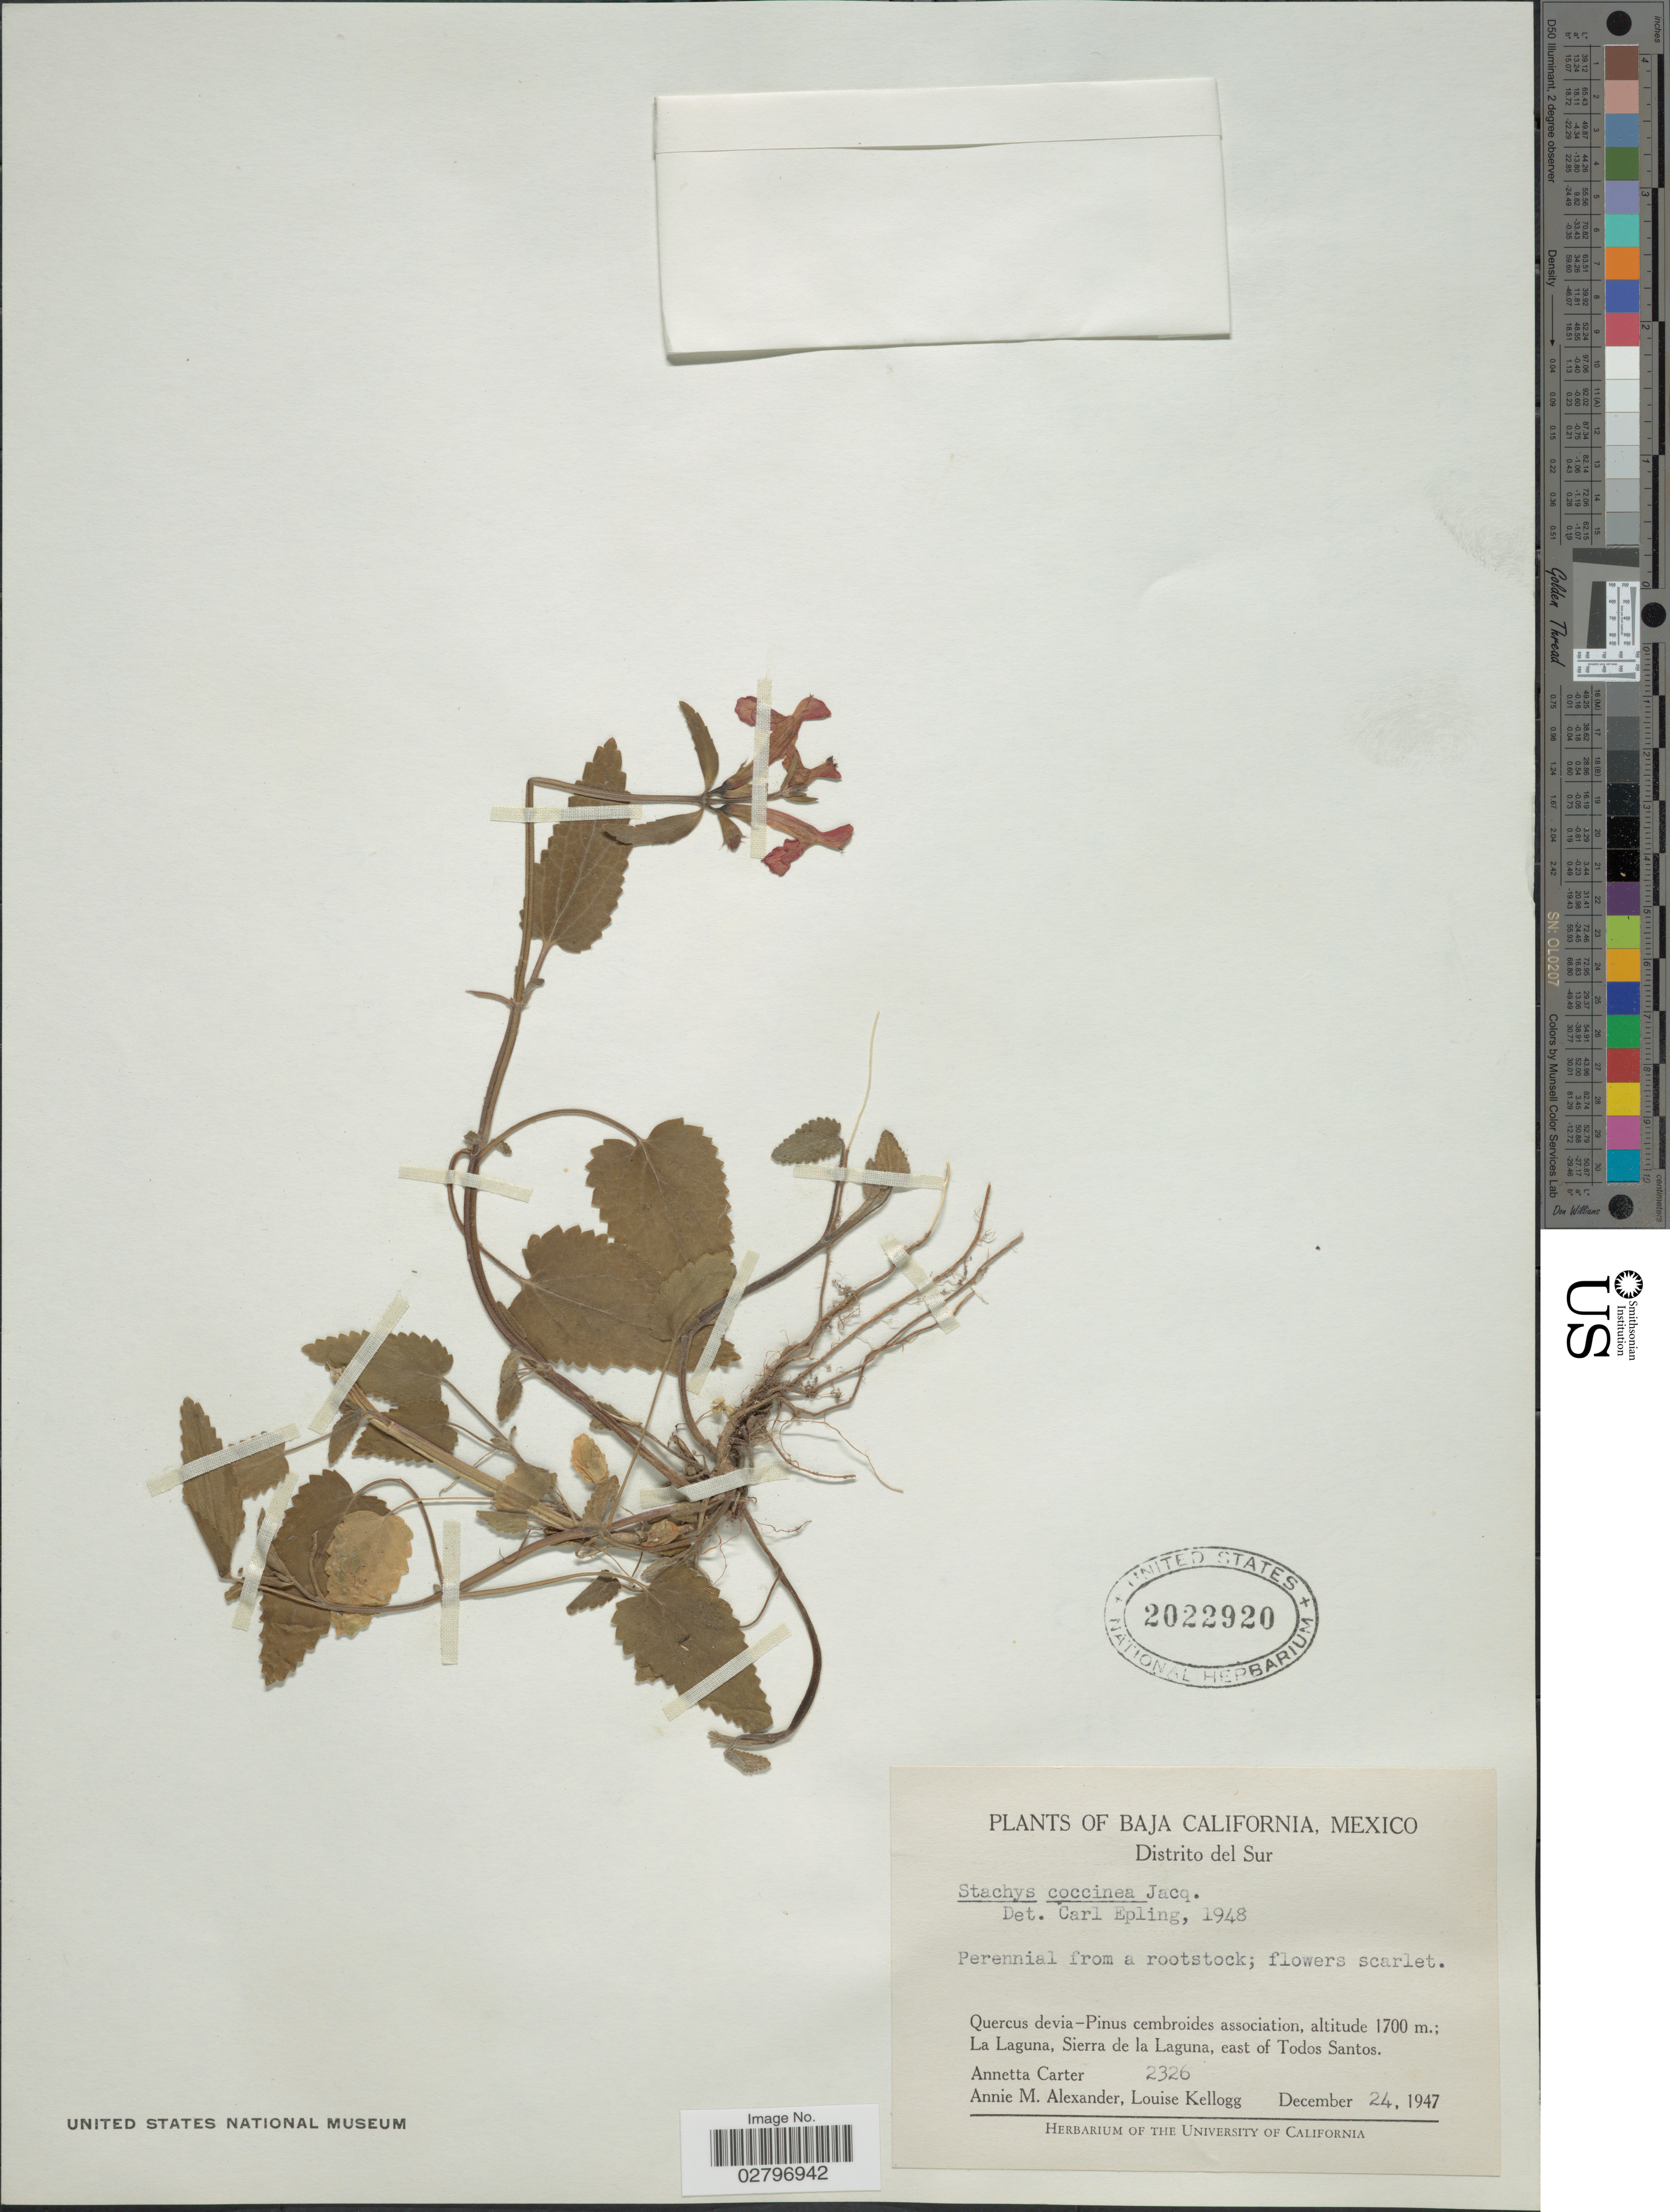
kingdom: Plantae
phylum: Tracheophyta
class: Magnoliopsida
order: Lamiales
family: Lamiaceae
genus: Stachys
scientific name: Stachys coccinea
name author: Ortega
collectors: A. Carter, A. M. Alexander & L. Kellogg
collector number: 2326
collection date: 1947-12-24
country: Mexico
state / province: Baja California Sur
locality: Distrito del Sur, La Laguna, Sierra de la Laguna, east of Todos Santos.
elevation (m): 1700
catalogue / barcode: US 2022920